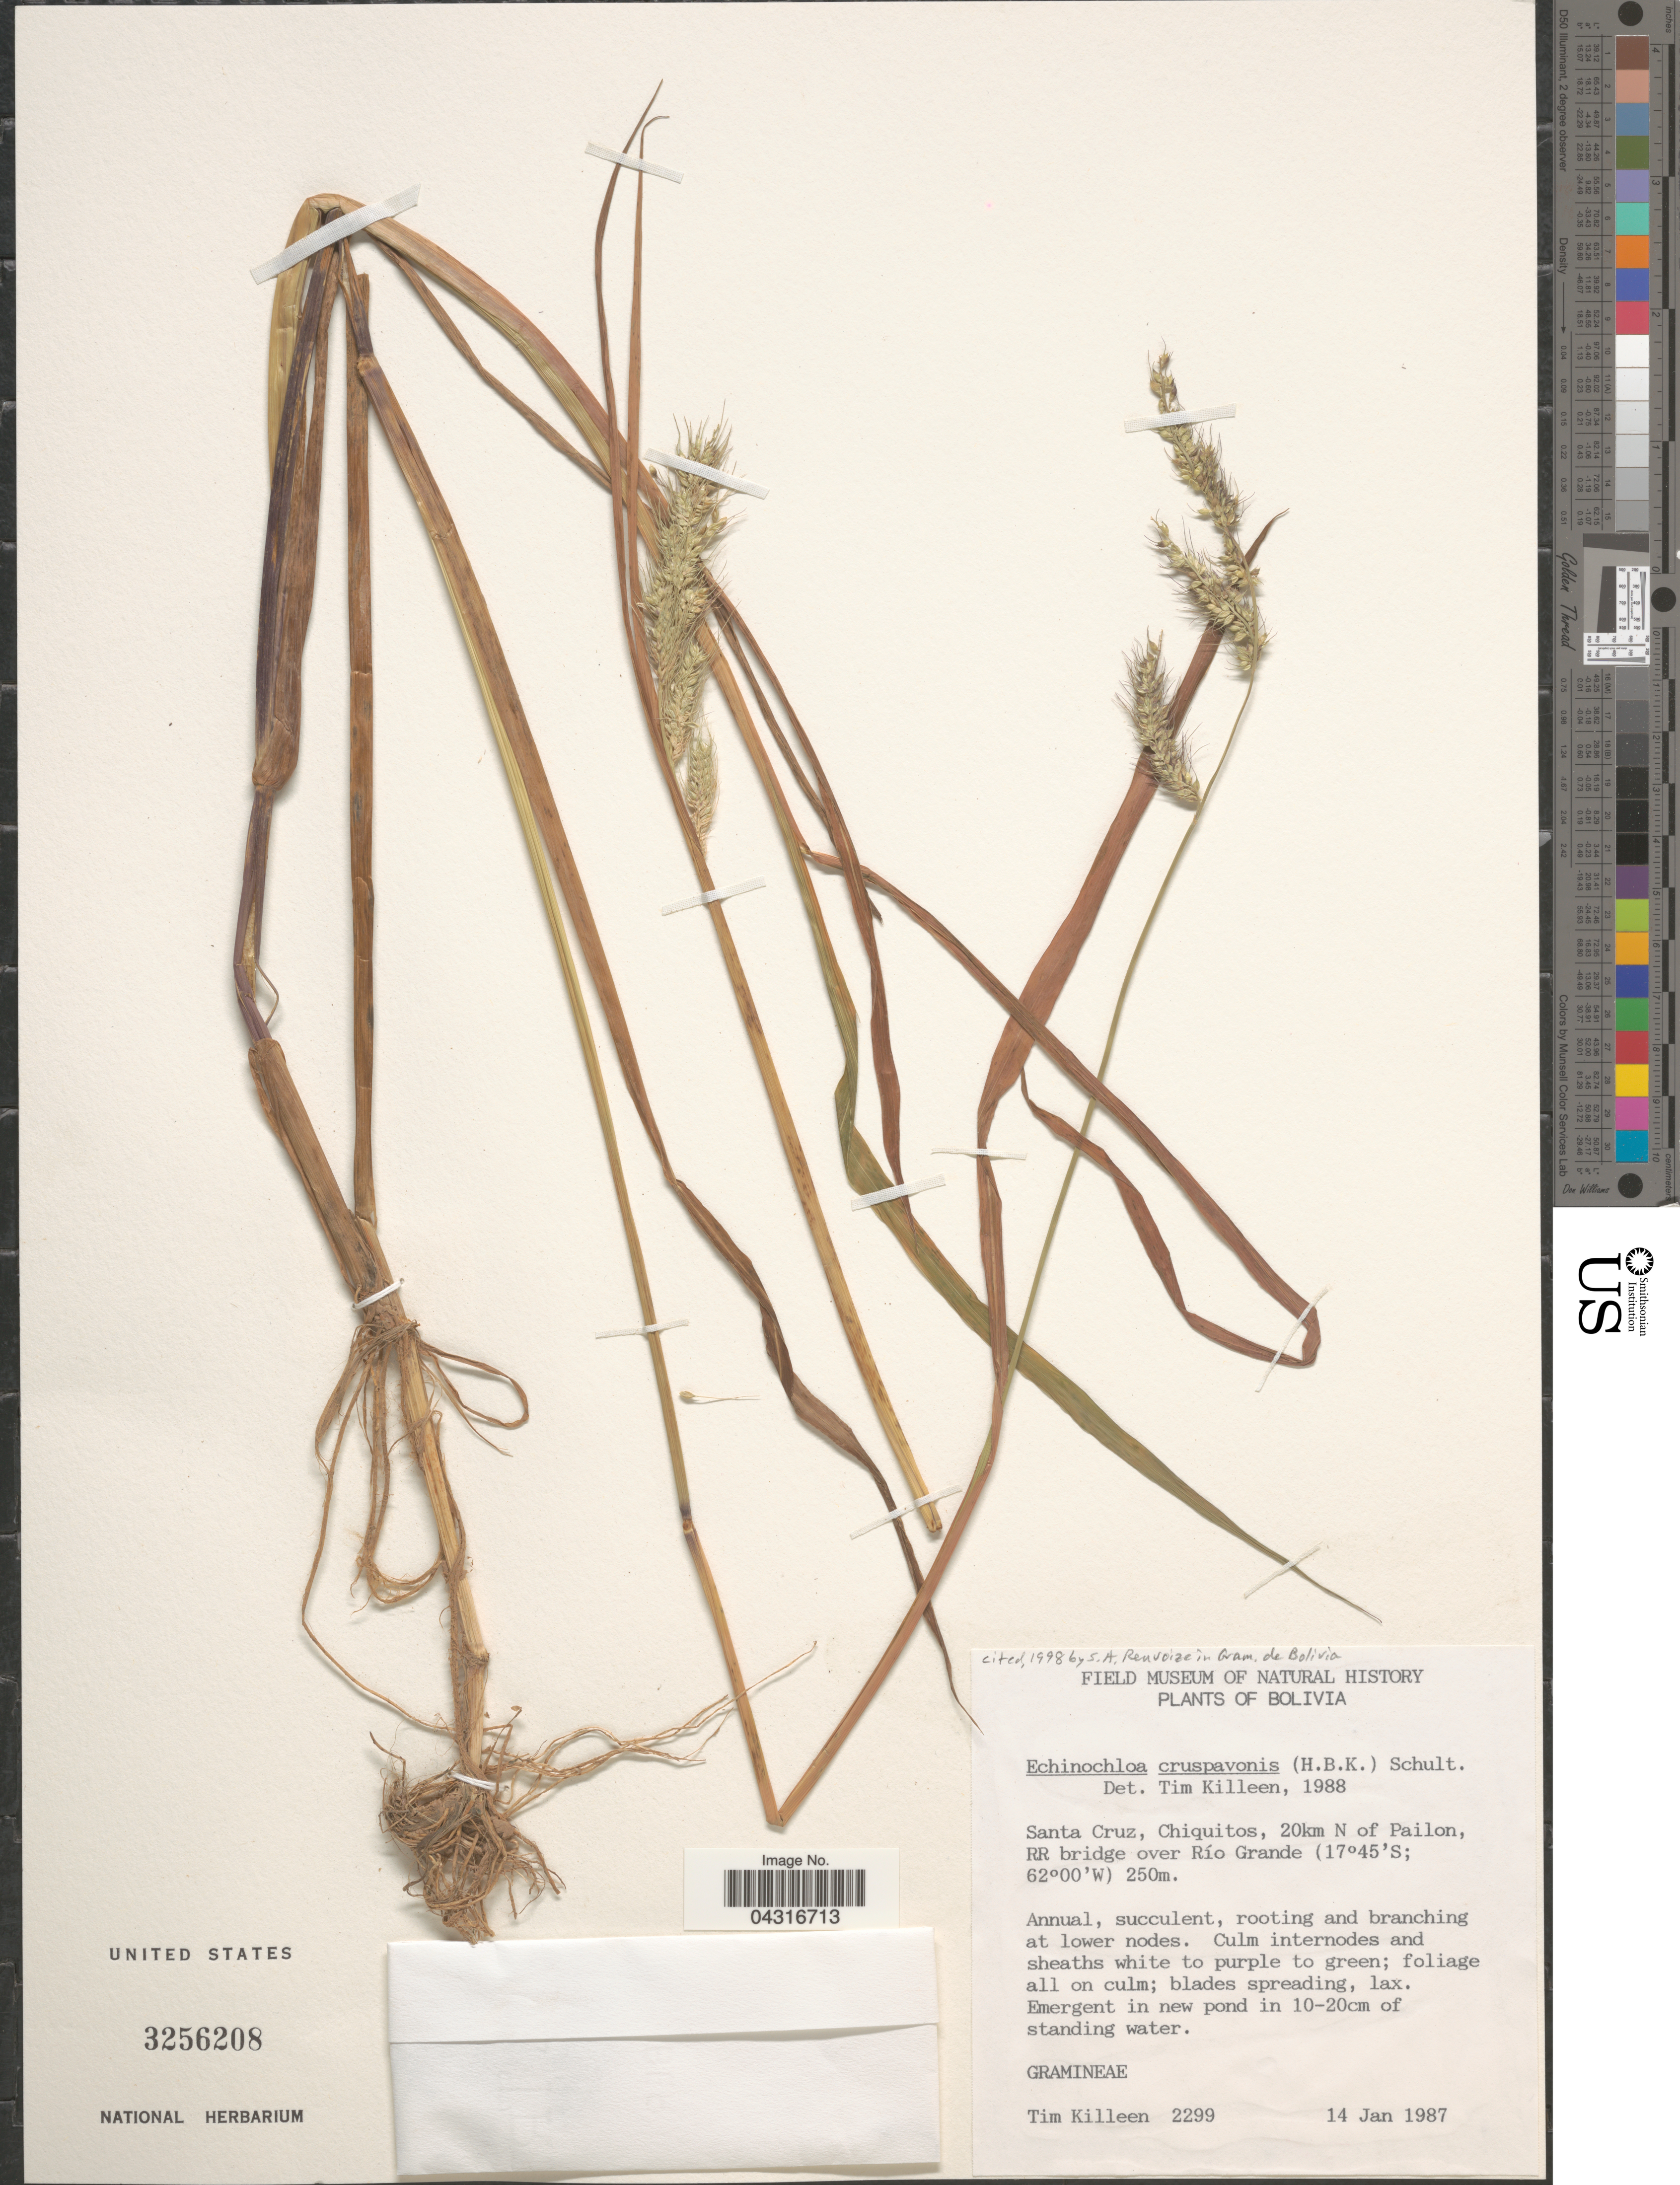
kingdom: Plantae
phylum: Tracheophyta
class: Liliopsida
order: Poales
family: Poaceae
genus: Echinochloa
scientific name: Echinochloa crus-pavonis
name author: (Kunth) Schult.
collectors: T. J. Killeen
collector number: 2299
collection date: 1987-01-14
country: Bolivia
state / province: Santa Cruz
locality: Chiquitos, 20km N of Pailon, RR bridge over Río Grande.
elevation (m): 250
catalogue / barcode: US 3256208